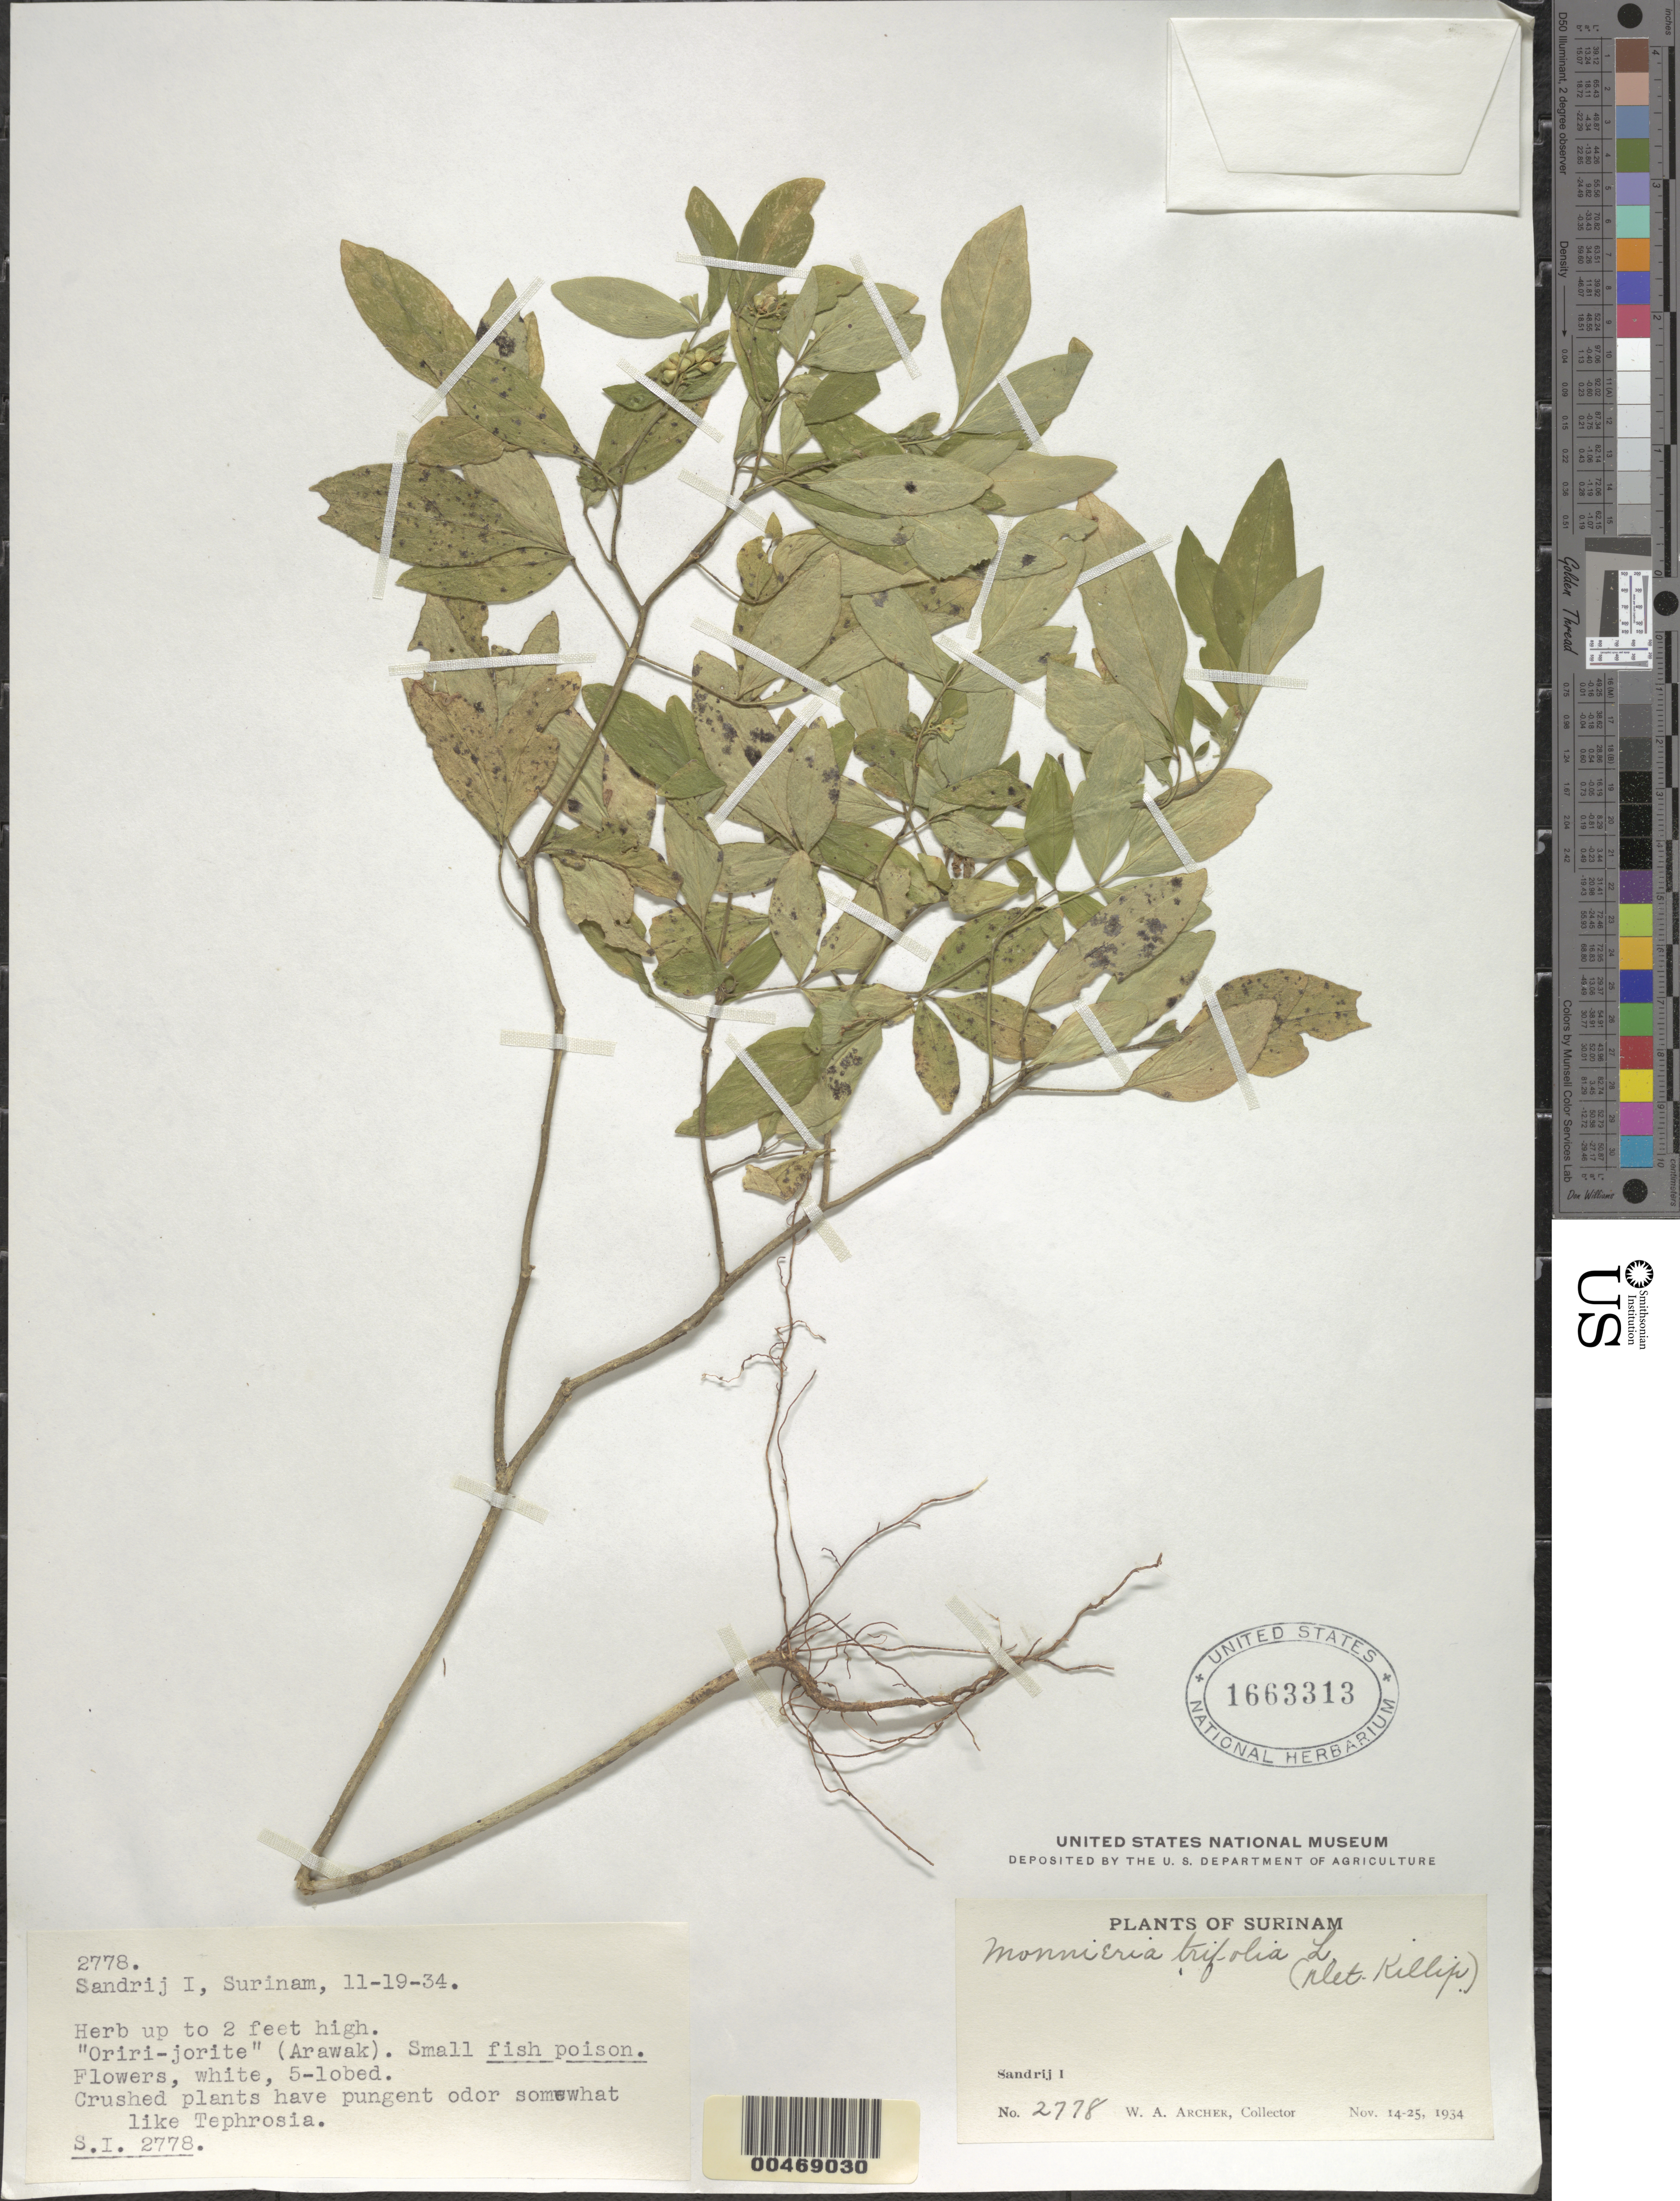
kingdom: Plantae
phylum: Tracheophyta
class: Magnoliopsida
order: Sapindales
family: Rutaceae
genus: Ertela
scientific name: Ertela trifolia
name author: (L.) Kuntze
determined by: Strong, Mark T., (BOT), Smithsonian Institution - National Museum of Natural History (UNITED STATES)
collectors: W. A. Archer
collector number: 2778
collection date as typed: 14-Nov-34 to 25-Nov-34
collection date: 1934-11-14/1934-11-25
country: Suriname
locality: Zanderij I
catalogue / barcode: US 1663313